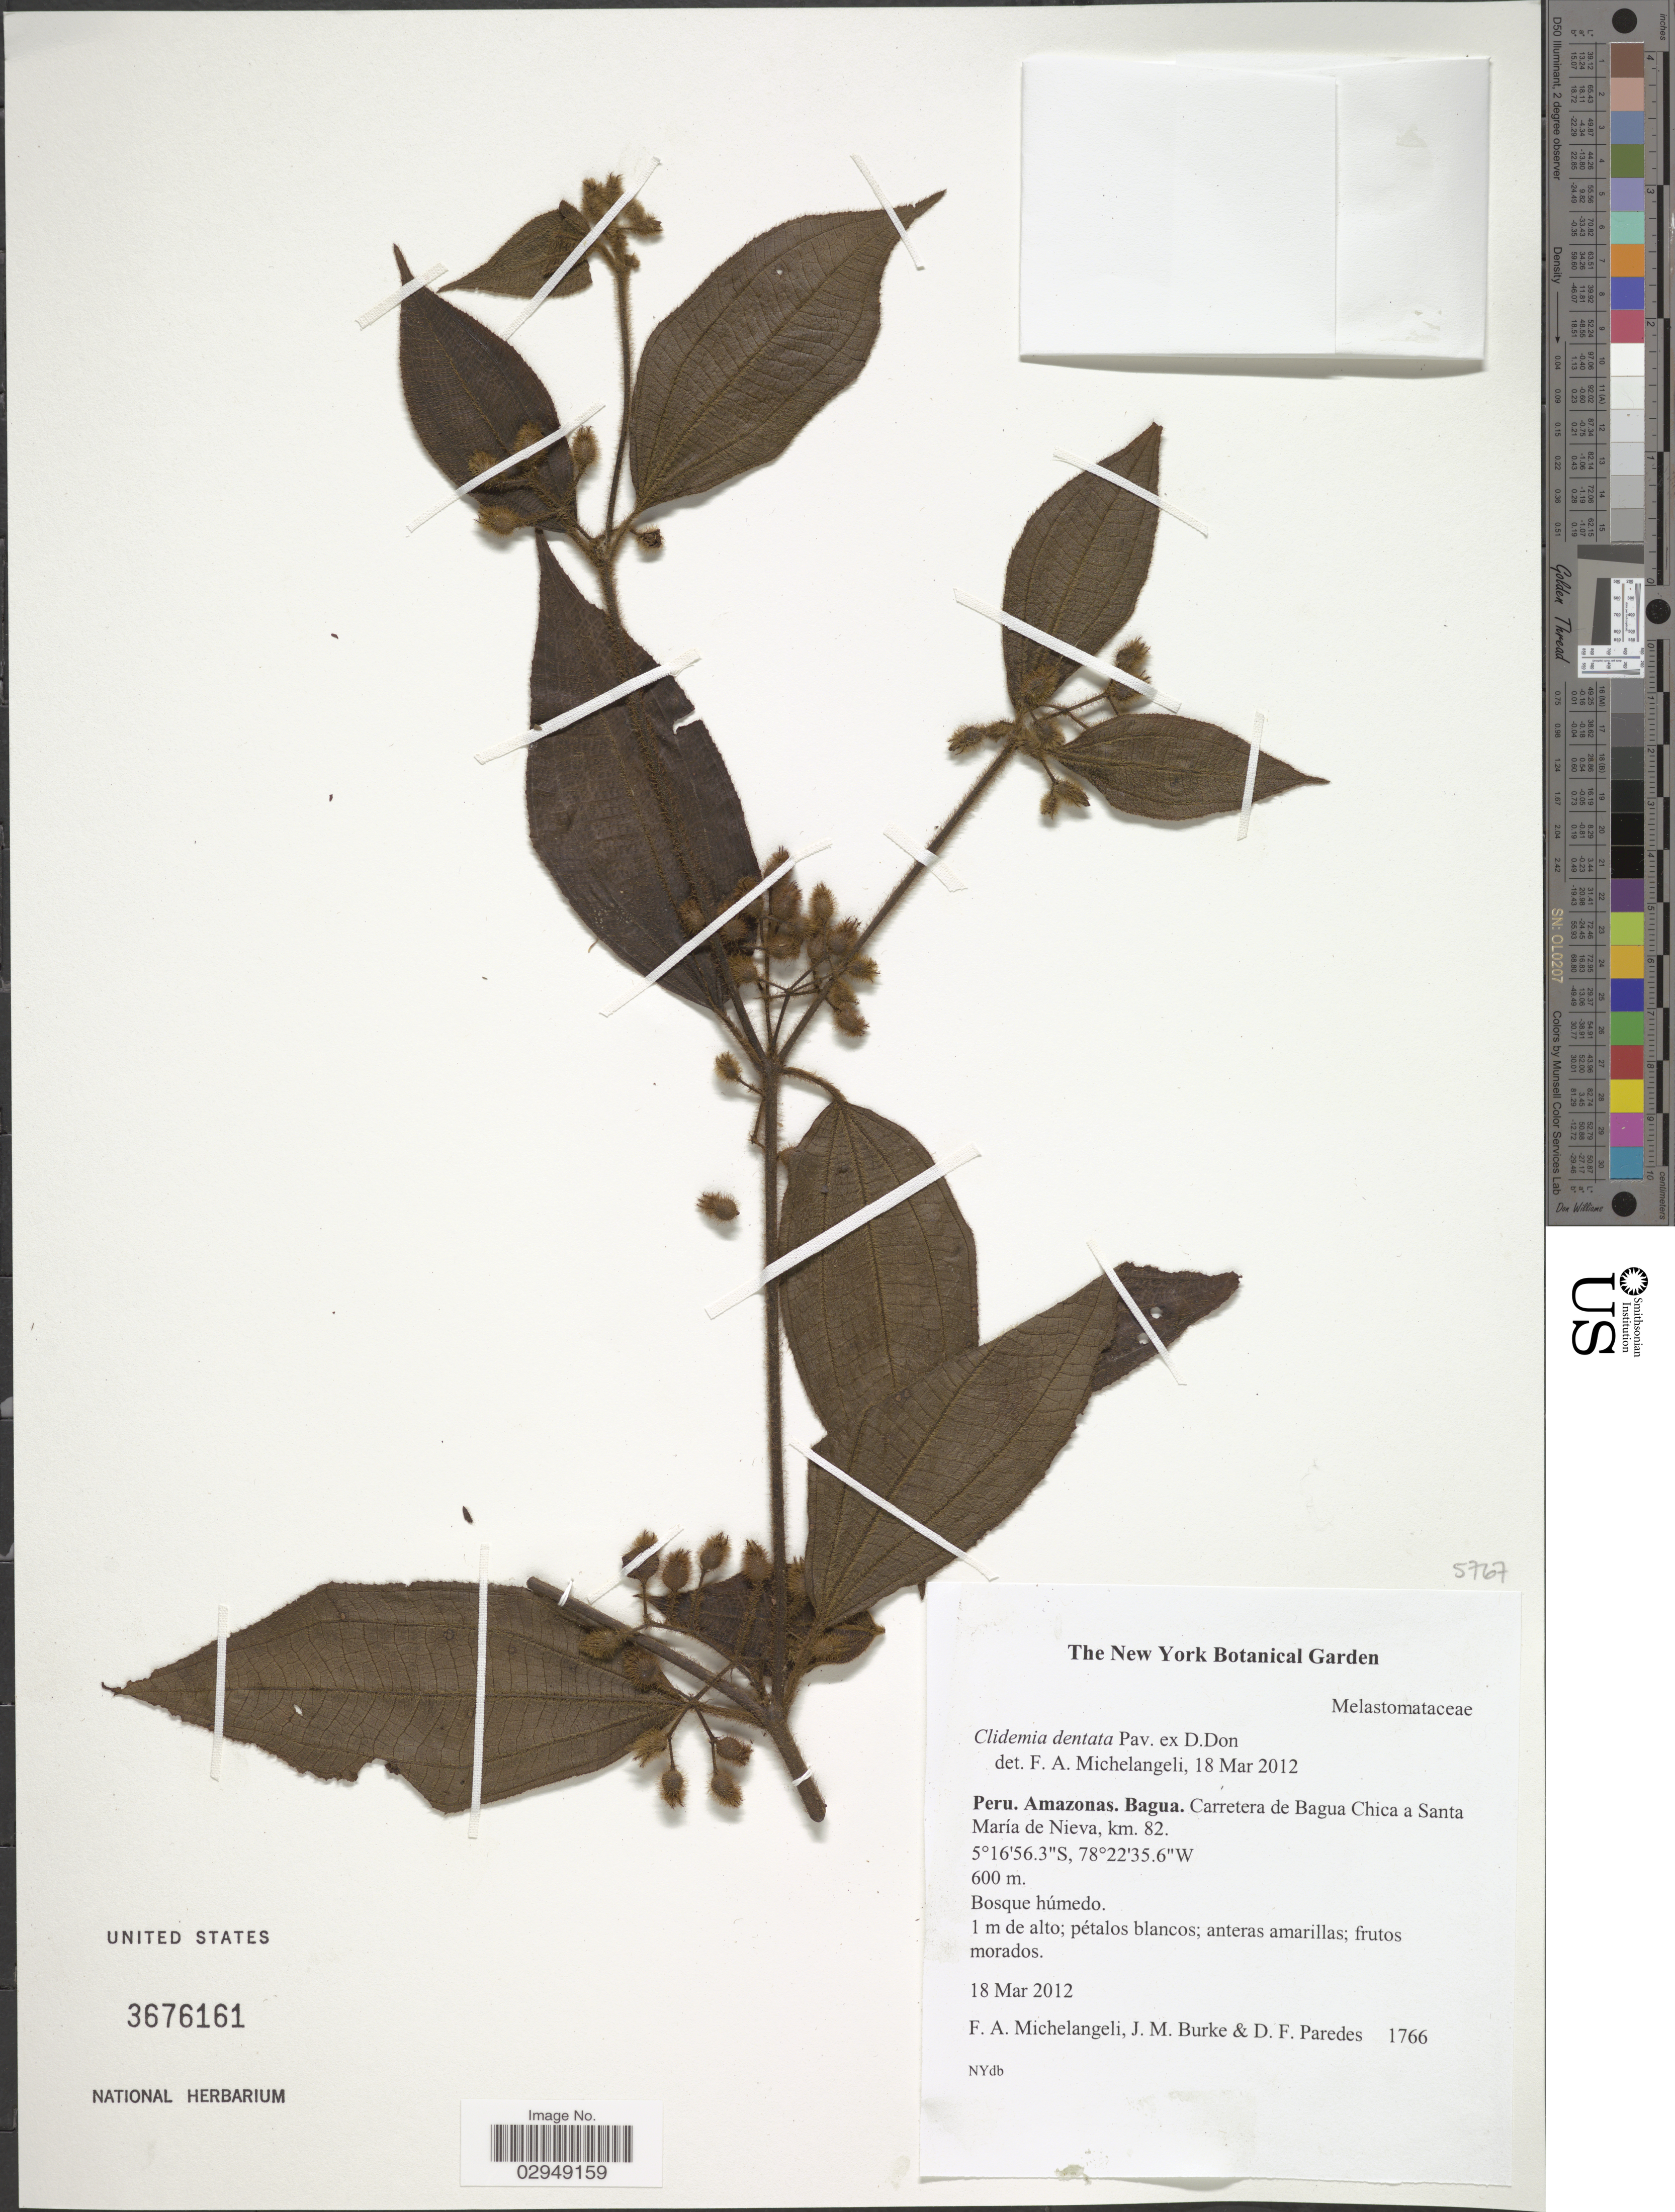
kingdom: Plantae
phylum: Tracheophyta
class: Magnoliopsida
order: Myrtales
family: Melastomataceae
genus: Clidemia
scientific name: Clidemia dentata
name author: D. Don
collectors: F. A. Michelangeli, Jac. M. Burke & D. Paredes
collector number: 1766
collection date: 2012-03-18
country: Colombia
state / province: Amazônas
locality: Bagua, Carretera de Bagua Chica a Santa María de Nieva, km. 82.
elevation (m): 600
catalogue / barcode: US 3676161